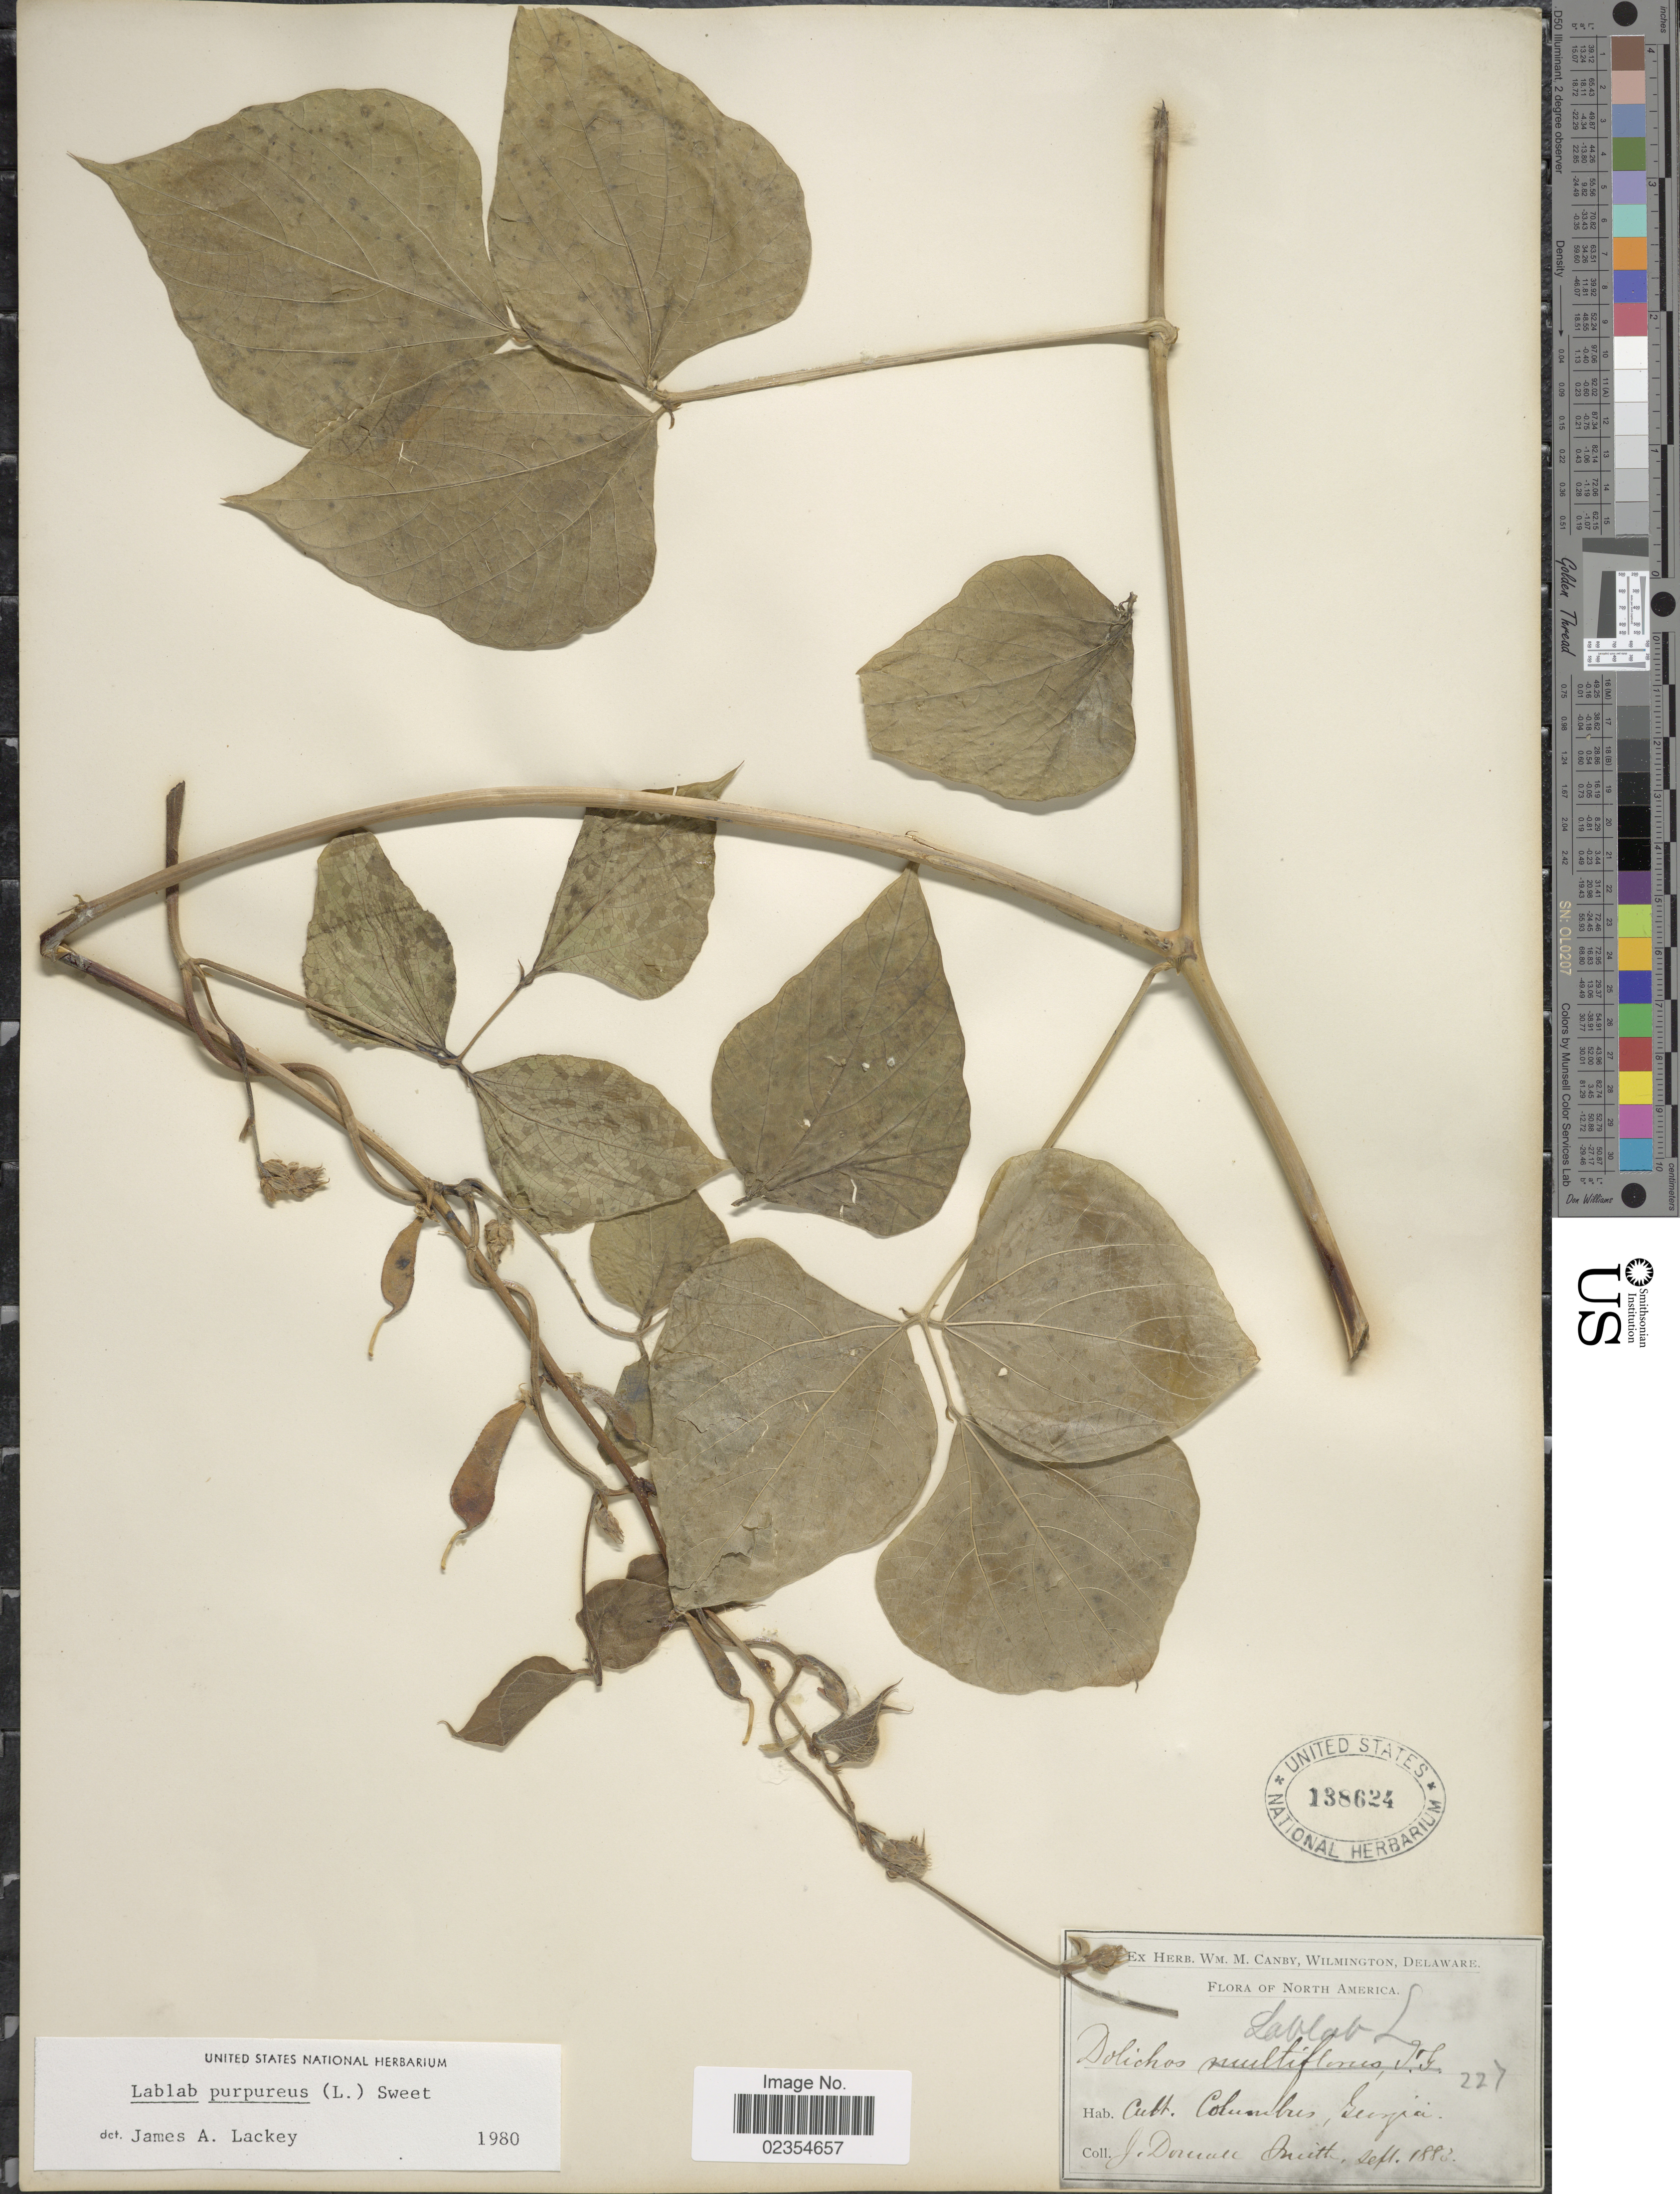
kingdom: Plantae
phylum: Tracheophyta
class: Magnoliopsida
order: Fabales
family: Fabaceae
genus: Lablab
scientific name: Lablab purpureus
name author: (L.) Sweet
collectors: J. Donnell Smith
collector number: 227*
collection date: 1888-09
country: United States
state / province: Georgia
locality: Columbus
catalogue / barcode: US 138624